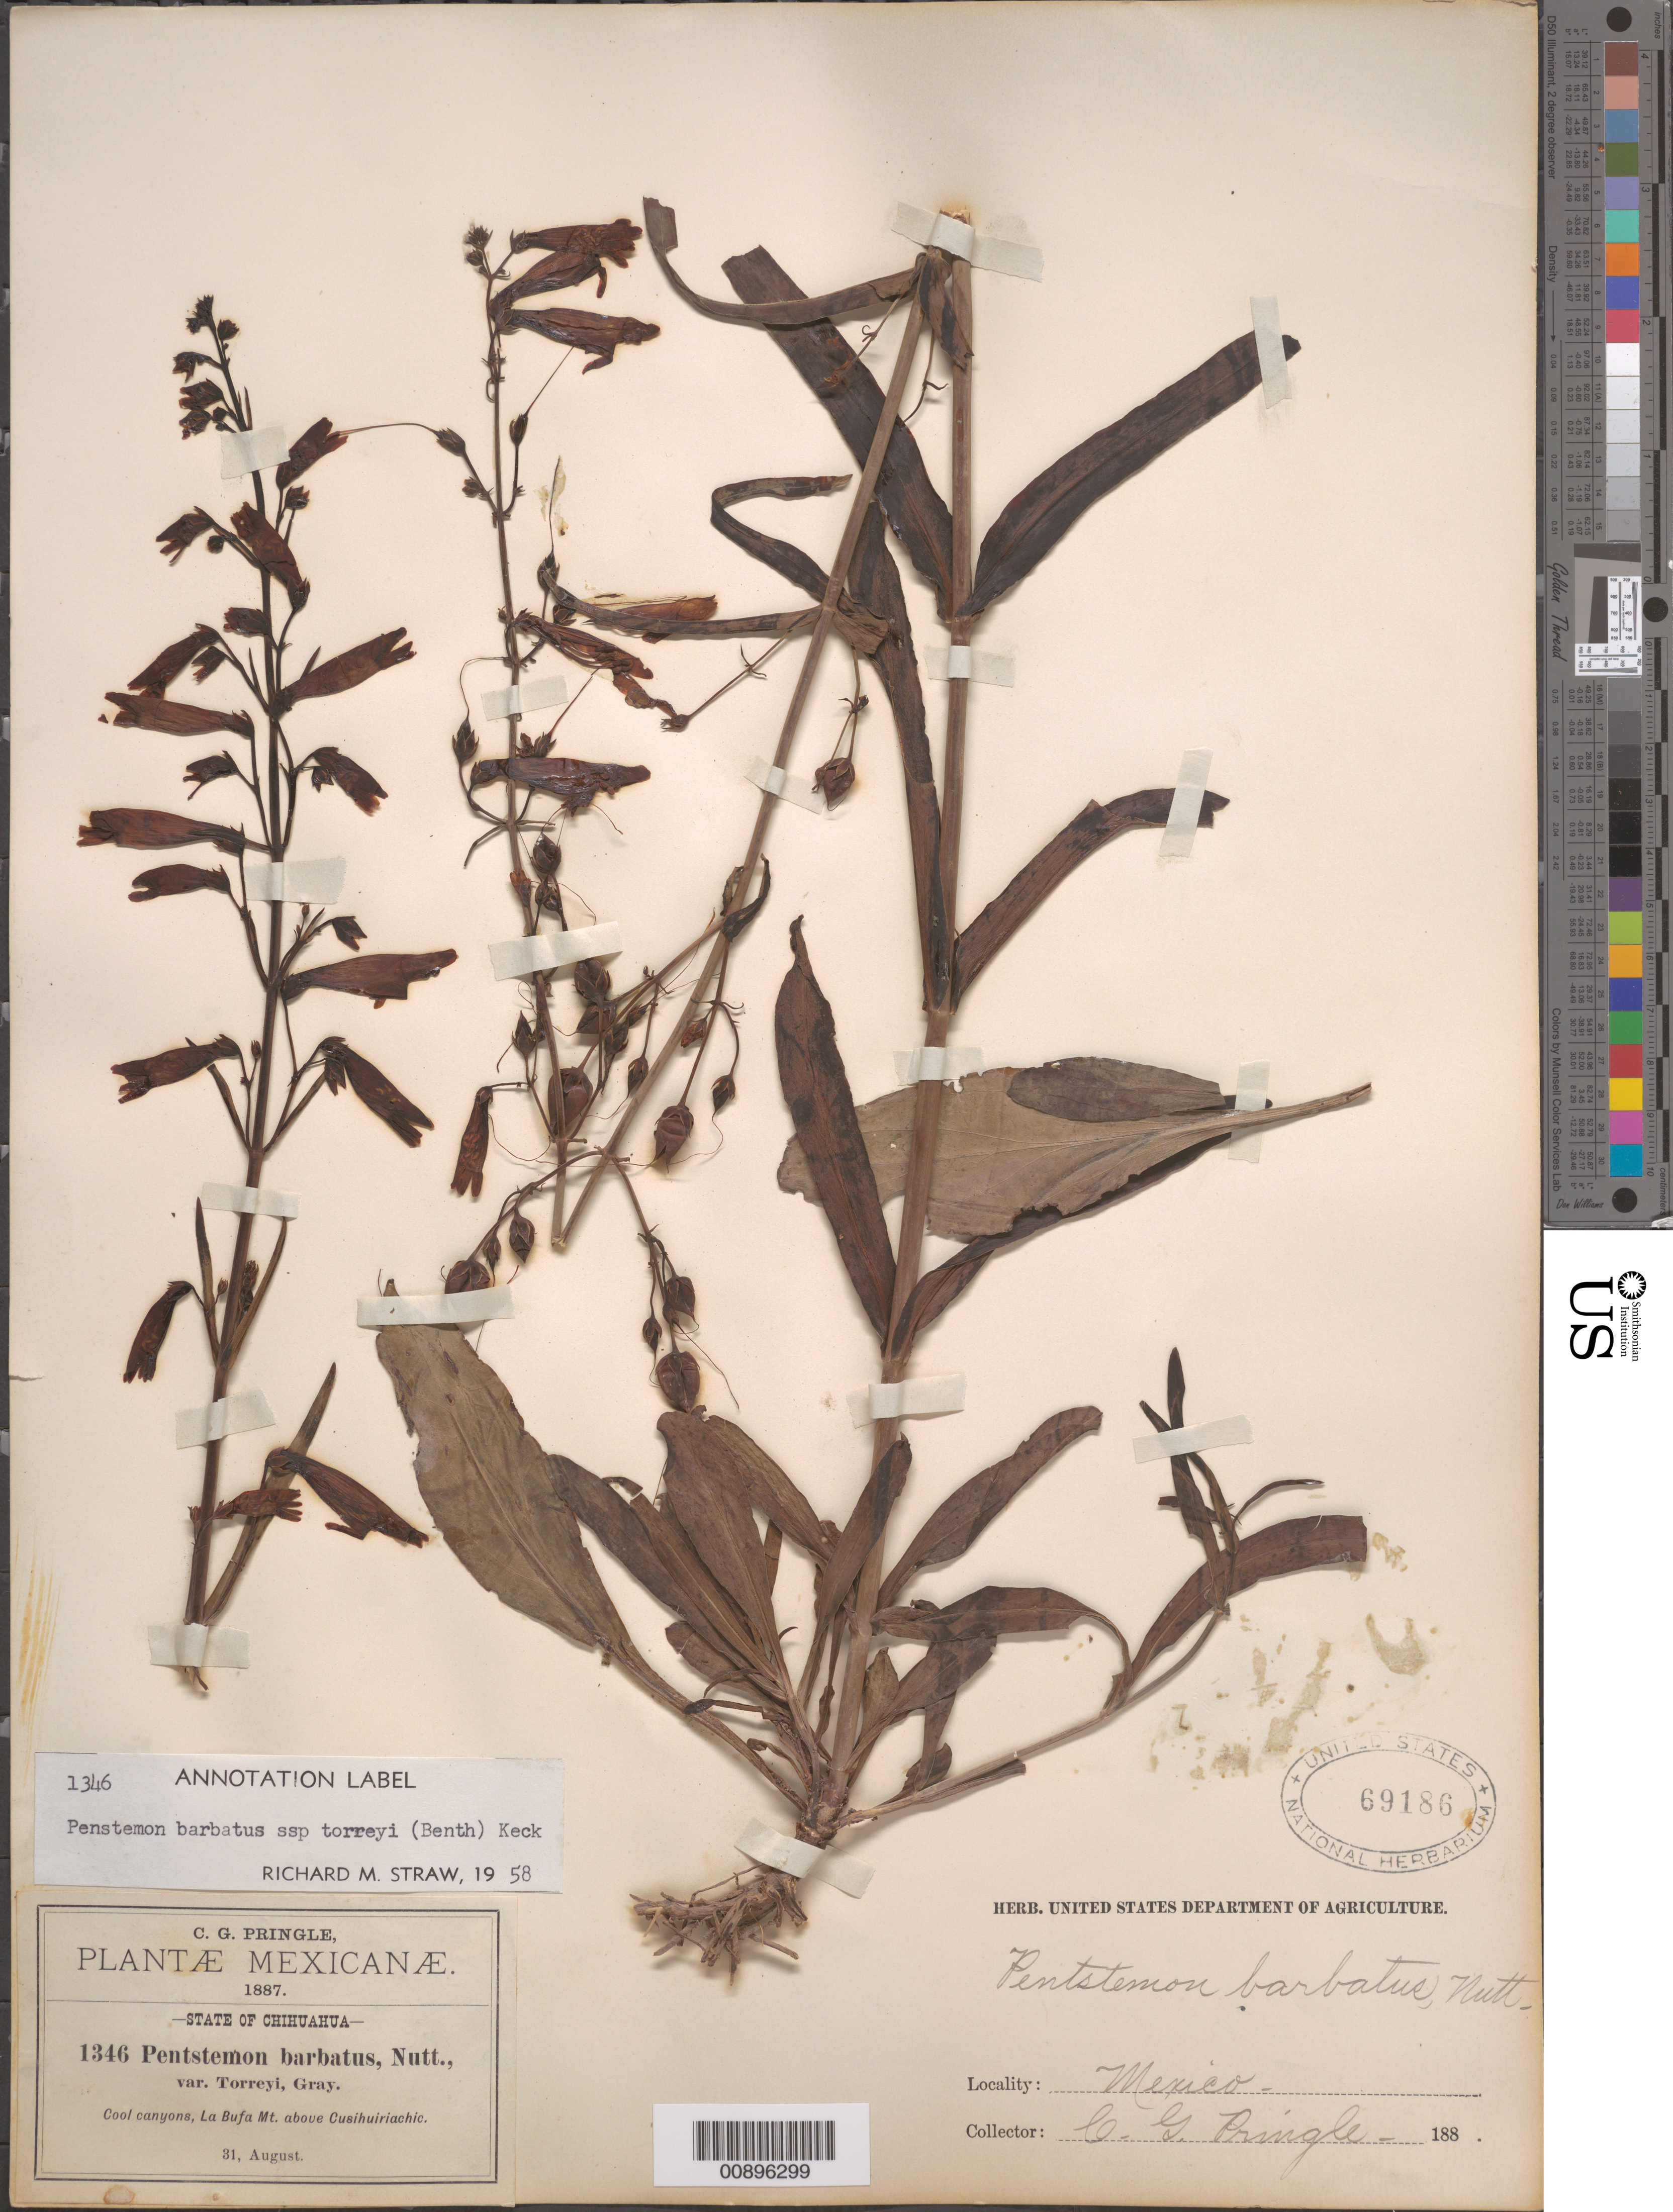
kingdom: Plantae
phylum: Tracheophyta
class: Magnoliopsida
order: Lamiales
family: Plantaginaceae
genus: Penstemon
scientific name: Penstemon barbatus subsp. torreyi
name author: (Benth.) D.D. Keck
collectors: C. G. Pringle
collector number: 1346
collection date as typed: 31 Aug 1887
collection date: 1887-08-31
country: Mexico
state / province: Chihuahua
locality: La Bufa Mt. above Cusihuiriachic, Chihuahua.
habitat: Cool canyons.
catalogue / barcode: US 69186